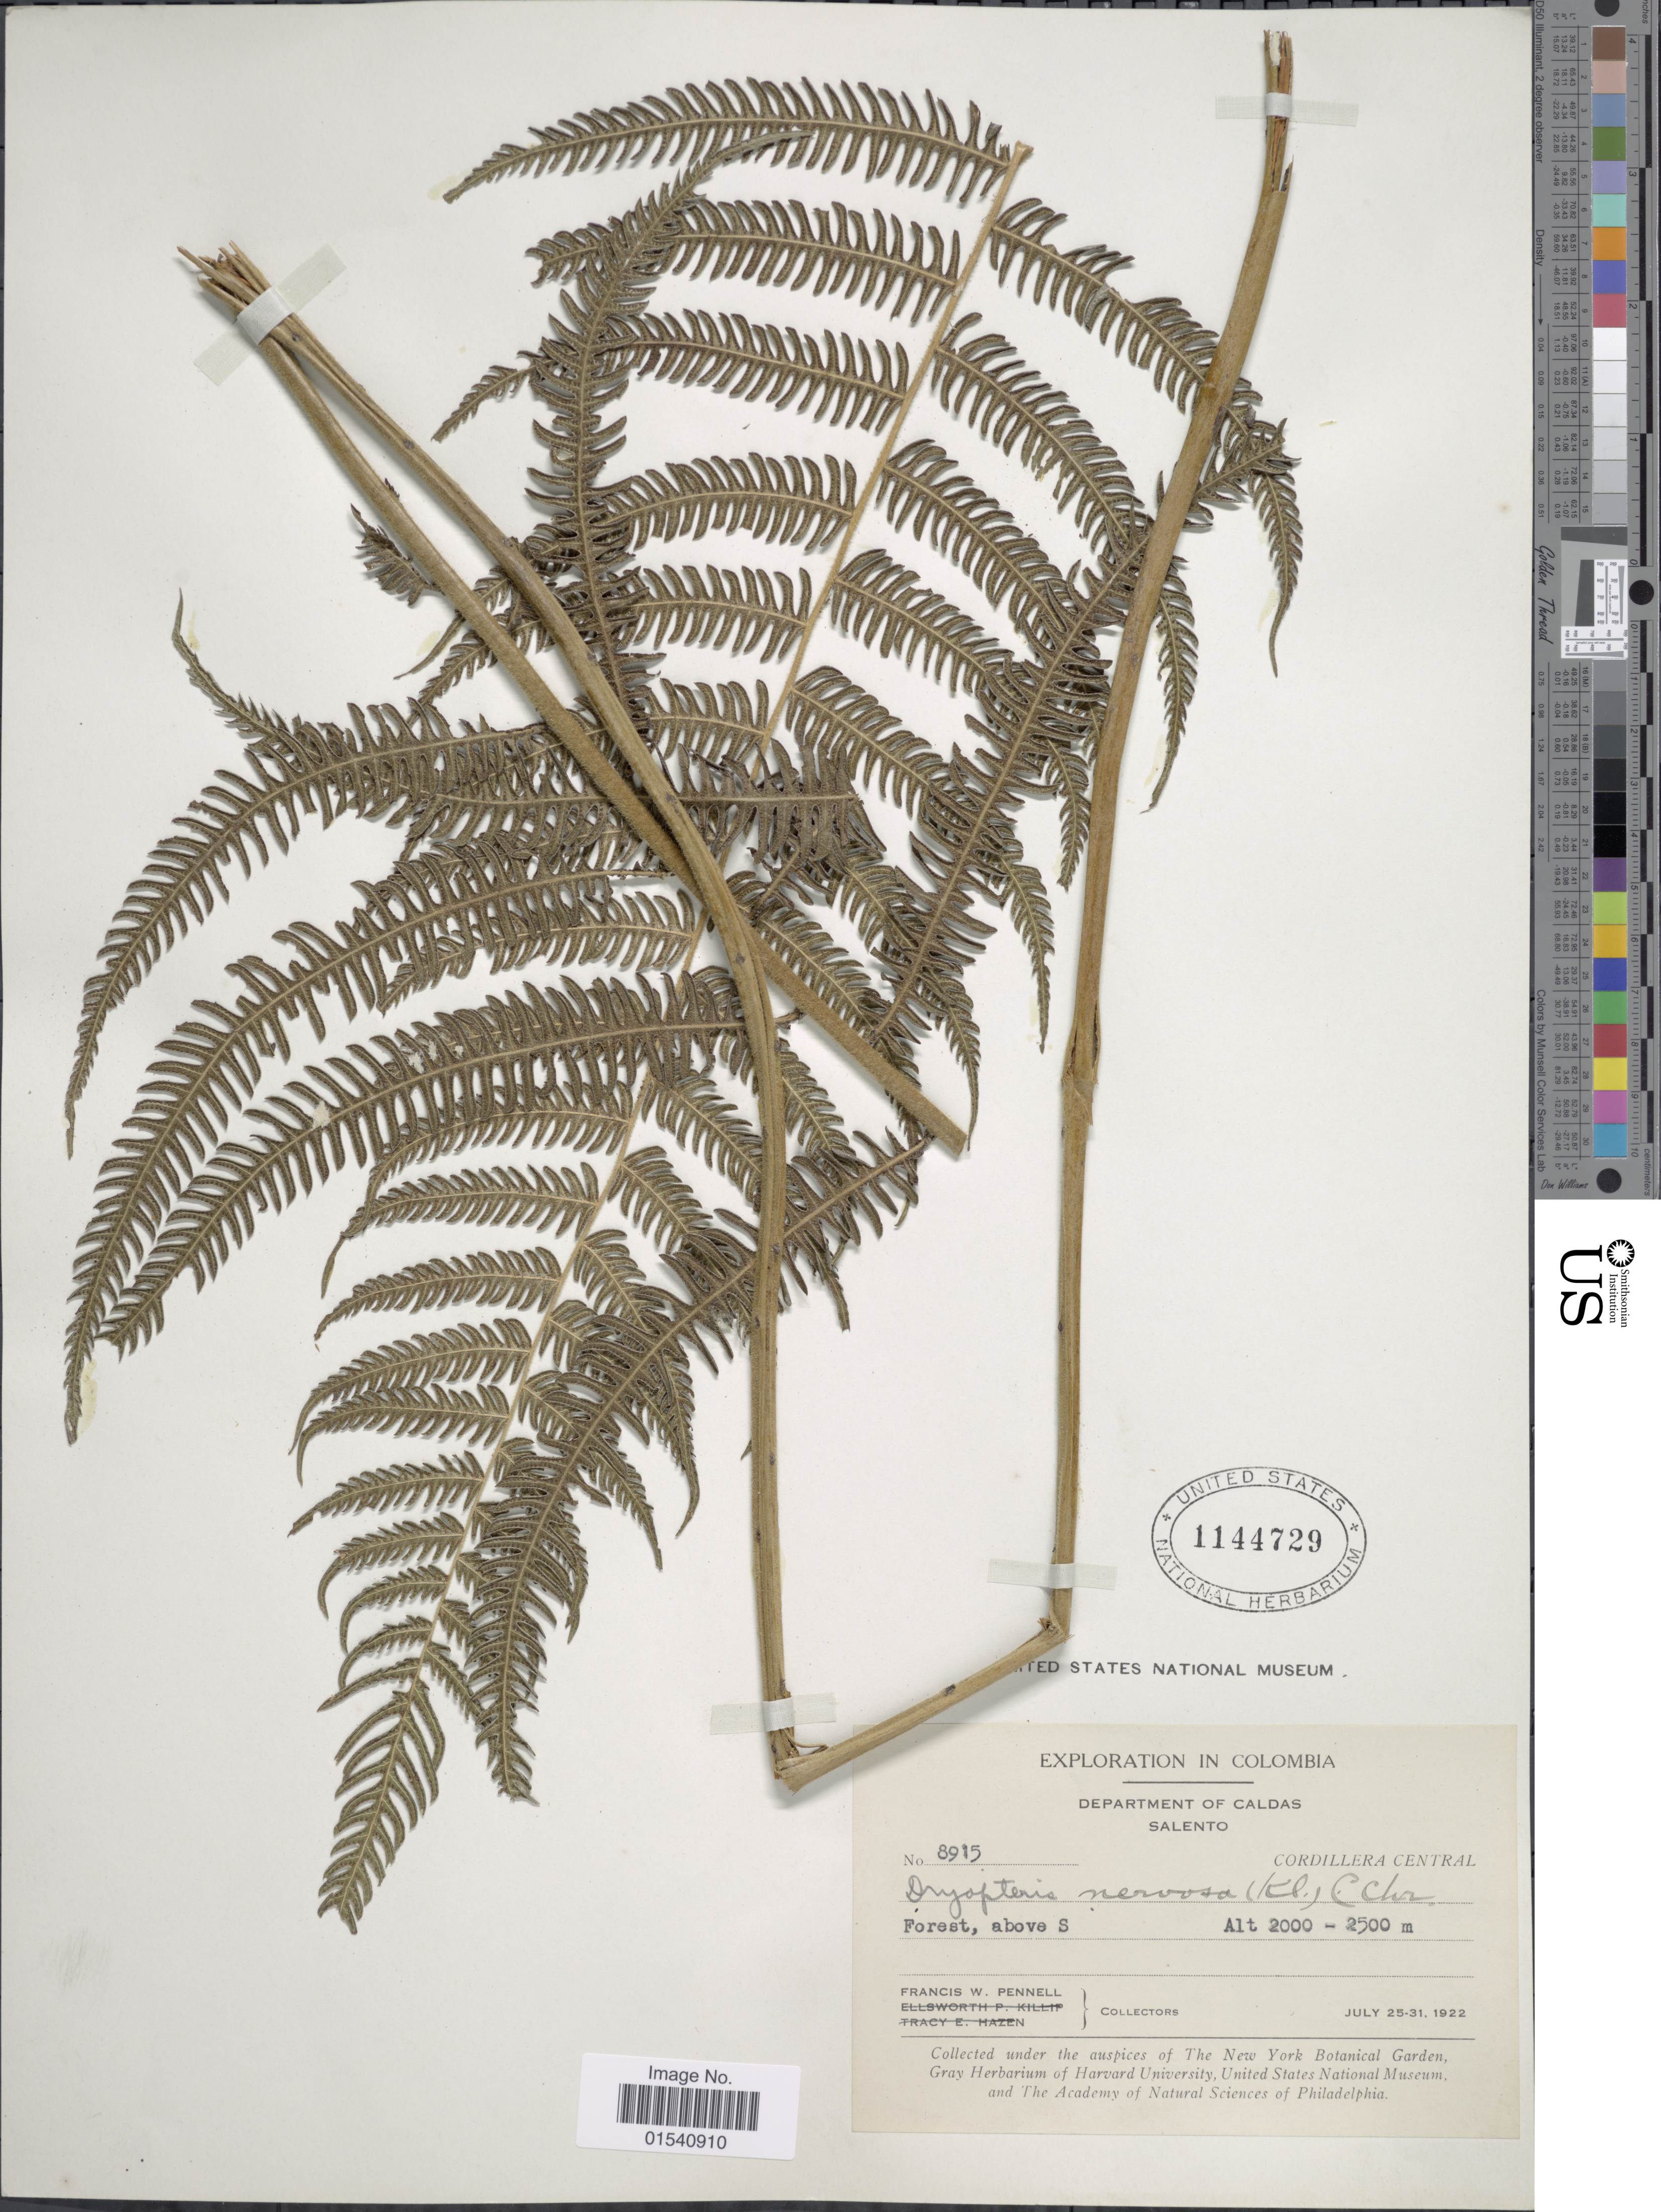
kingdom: Plantae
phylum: Tracheophyta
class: Polypodiopsida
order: Polypodiales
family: Thelypteridaceae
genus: Amauropelta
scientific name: Amauropelta rudis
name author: (Kunze) Pic. Serm.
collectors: F. W. Pennell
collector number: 8915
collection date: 1922-07-25/1922-07-31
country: Colombia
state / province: Caldas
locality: Department of Caldas, Salento, Cordillera Central, Forest, above S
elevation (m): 2000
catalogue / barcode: US 1144729